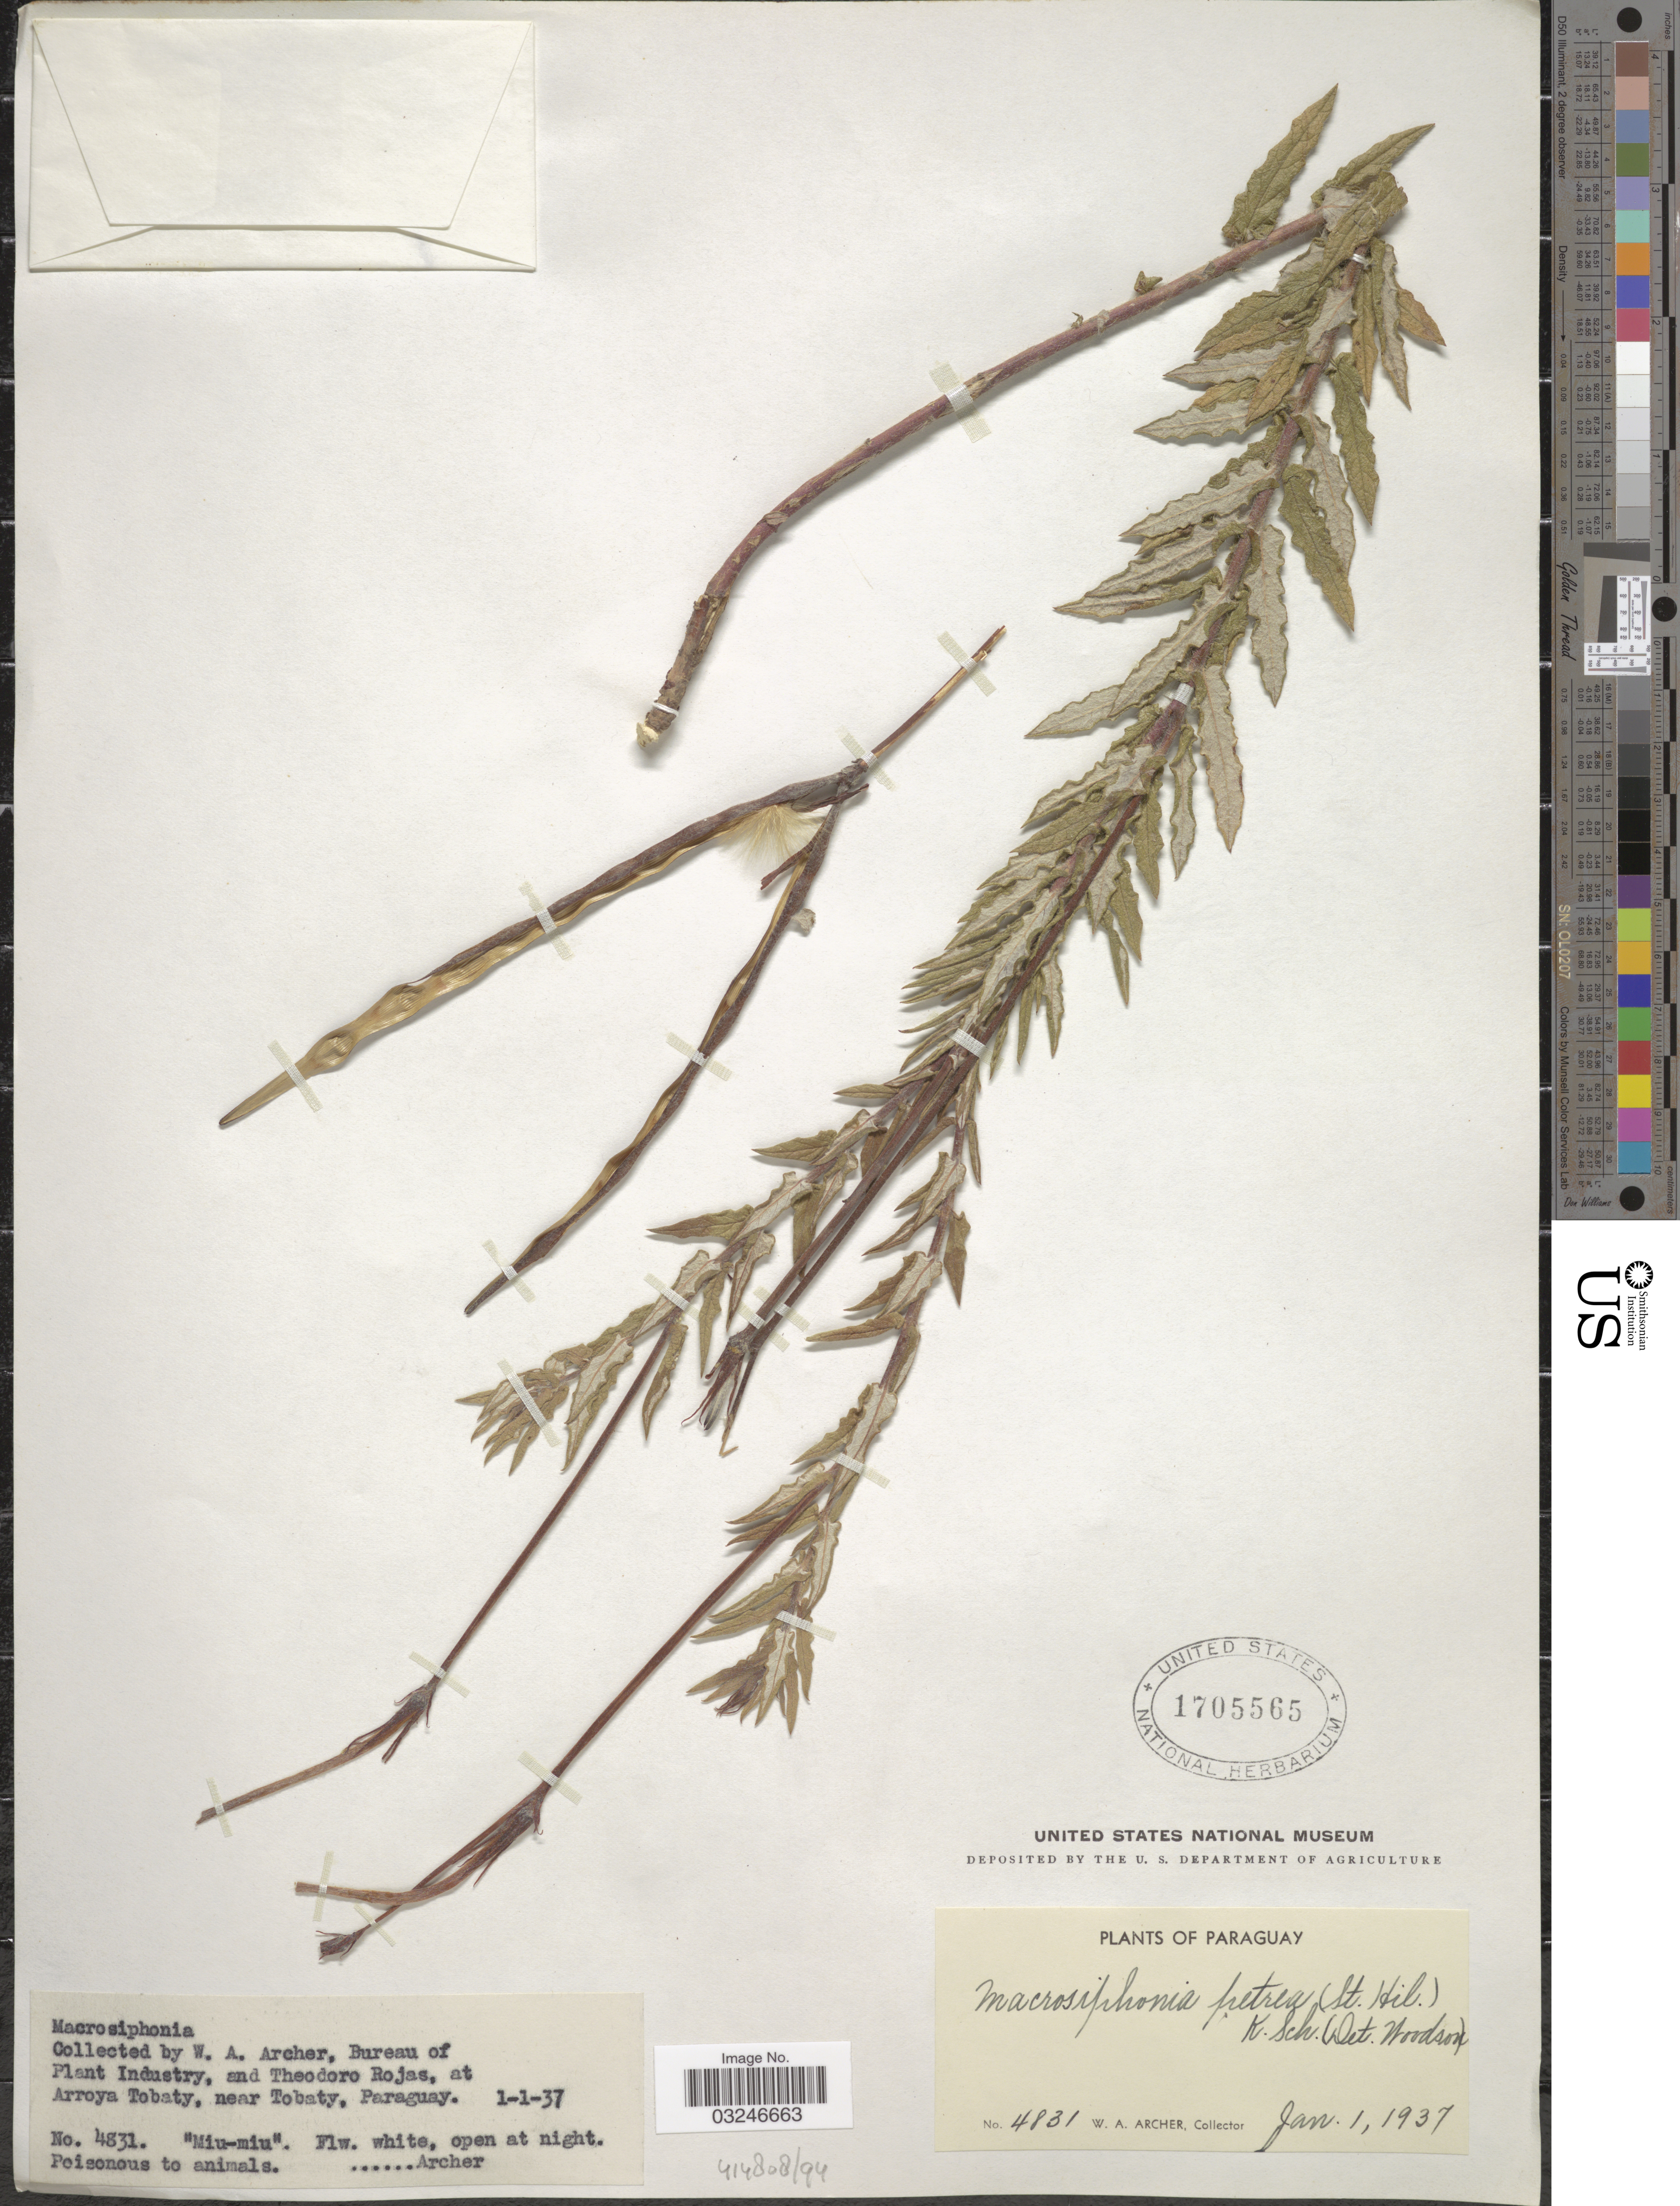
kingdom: Plantae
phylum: Tracheophyta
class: Magnoliopsida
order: Gentianales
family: Apocynaceae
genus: Macrosiphonia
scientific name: Macrosiphonia petraea subsp. petraea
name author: (A. St.-Hil.) Kuntze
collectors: W. Archer & T. Rojas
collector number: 4831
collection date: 1937-01-01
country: Paraguay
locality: Arroya Tobaty, near Tobaty.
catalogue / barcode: US 1705565